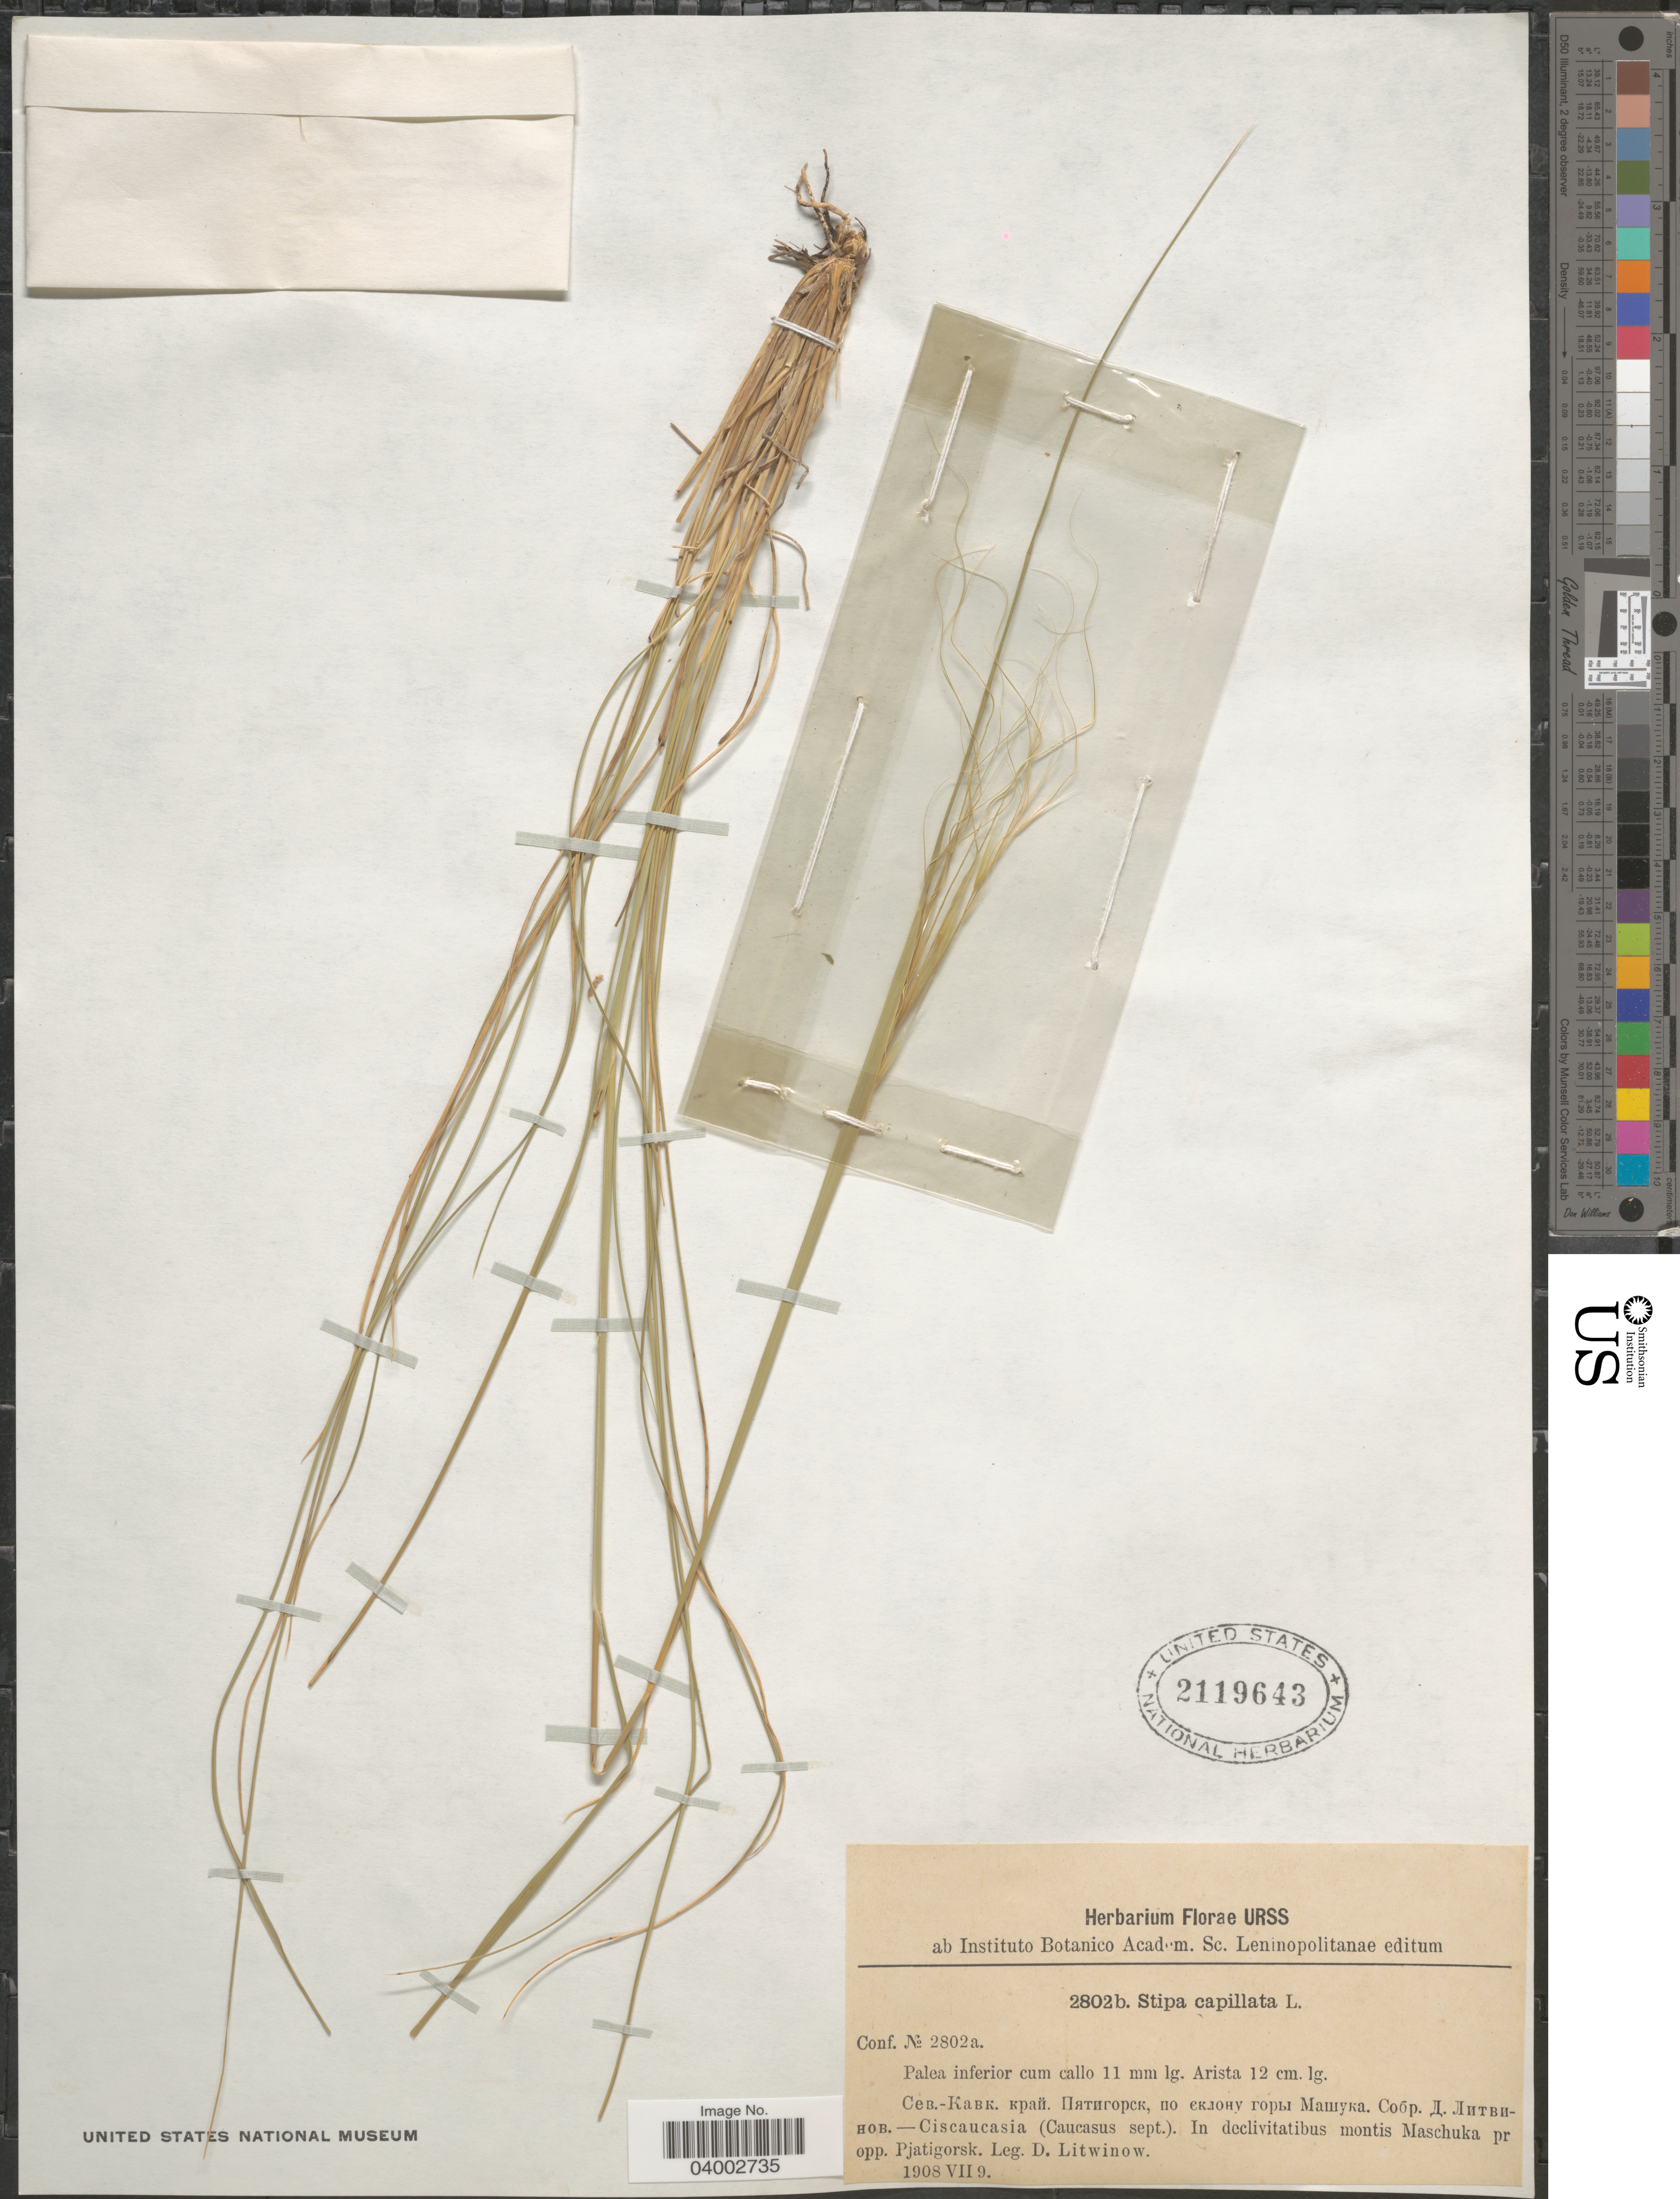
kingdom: Plantae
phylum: Tracheophyta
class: Liliopsida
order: Poales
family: Poaceae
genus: Stipa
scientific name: Stipa capillata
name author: L.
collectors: D. Litwinow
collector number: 2802b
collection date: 1908-07-09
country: Russian Federation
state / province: Stavropol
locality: Ciscaucasia (Caucasus sept.). In declivitatibus montis Maschuka pr opp. Pjatigorsk.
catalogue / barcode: US 2119643